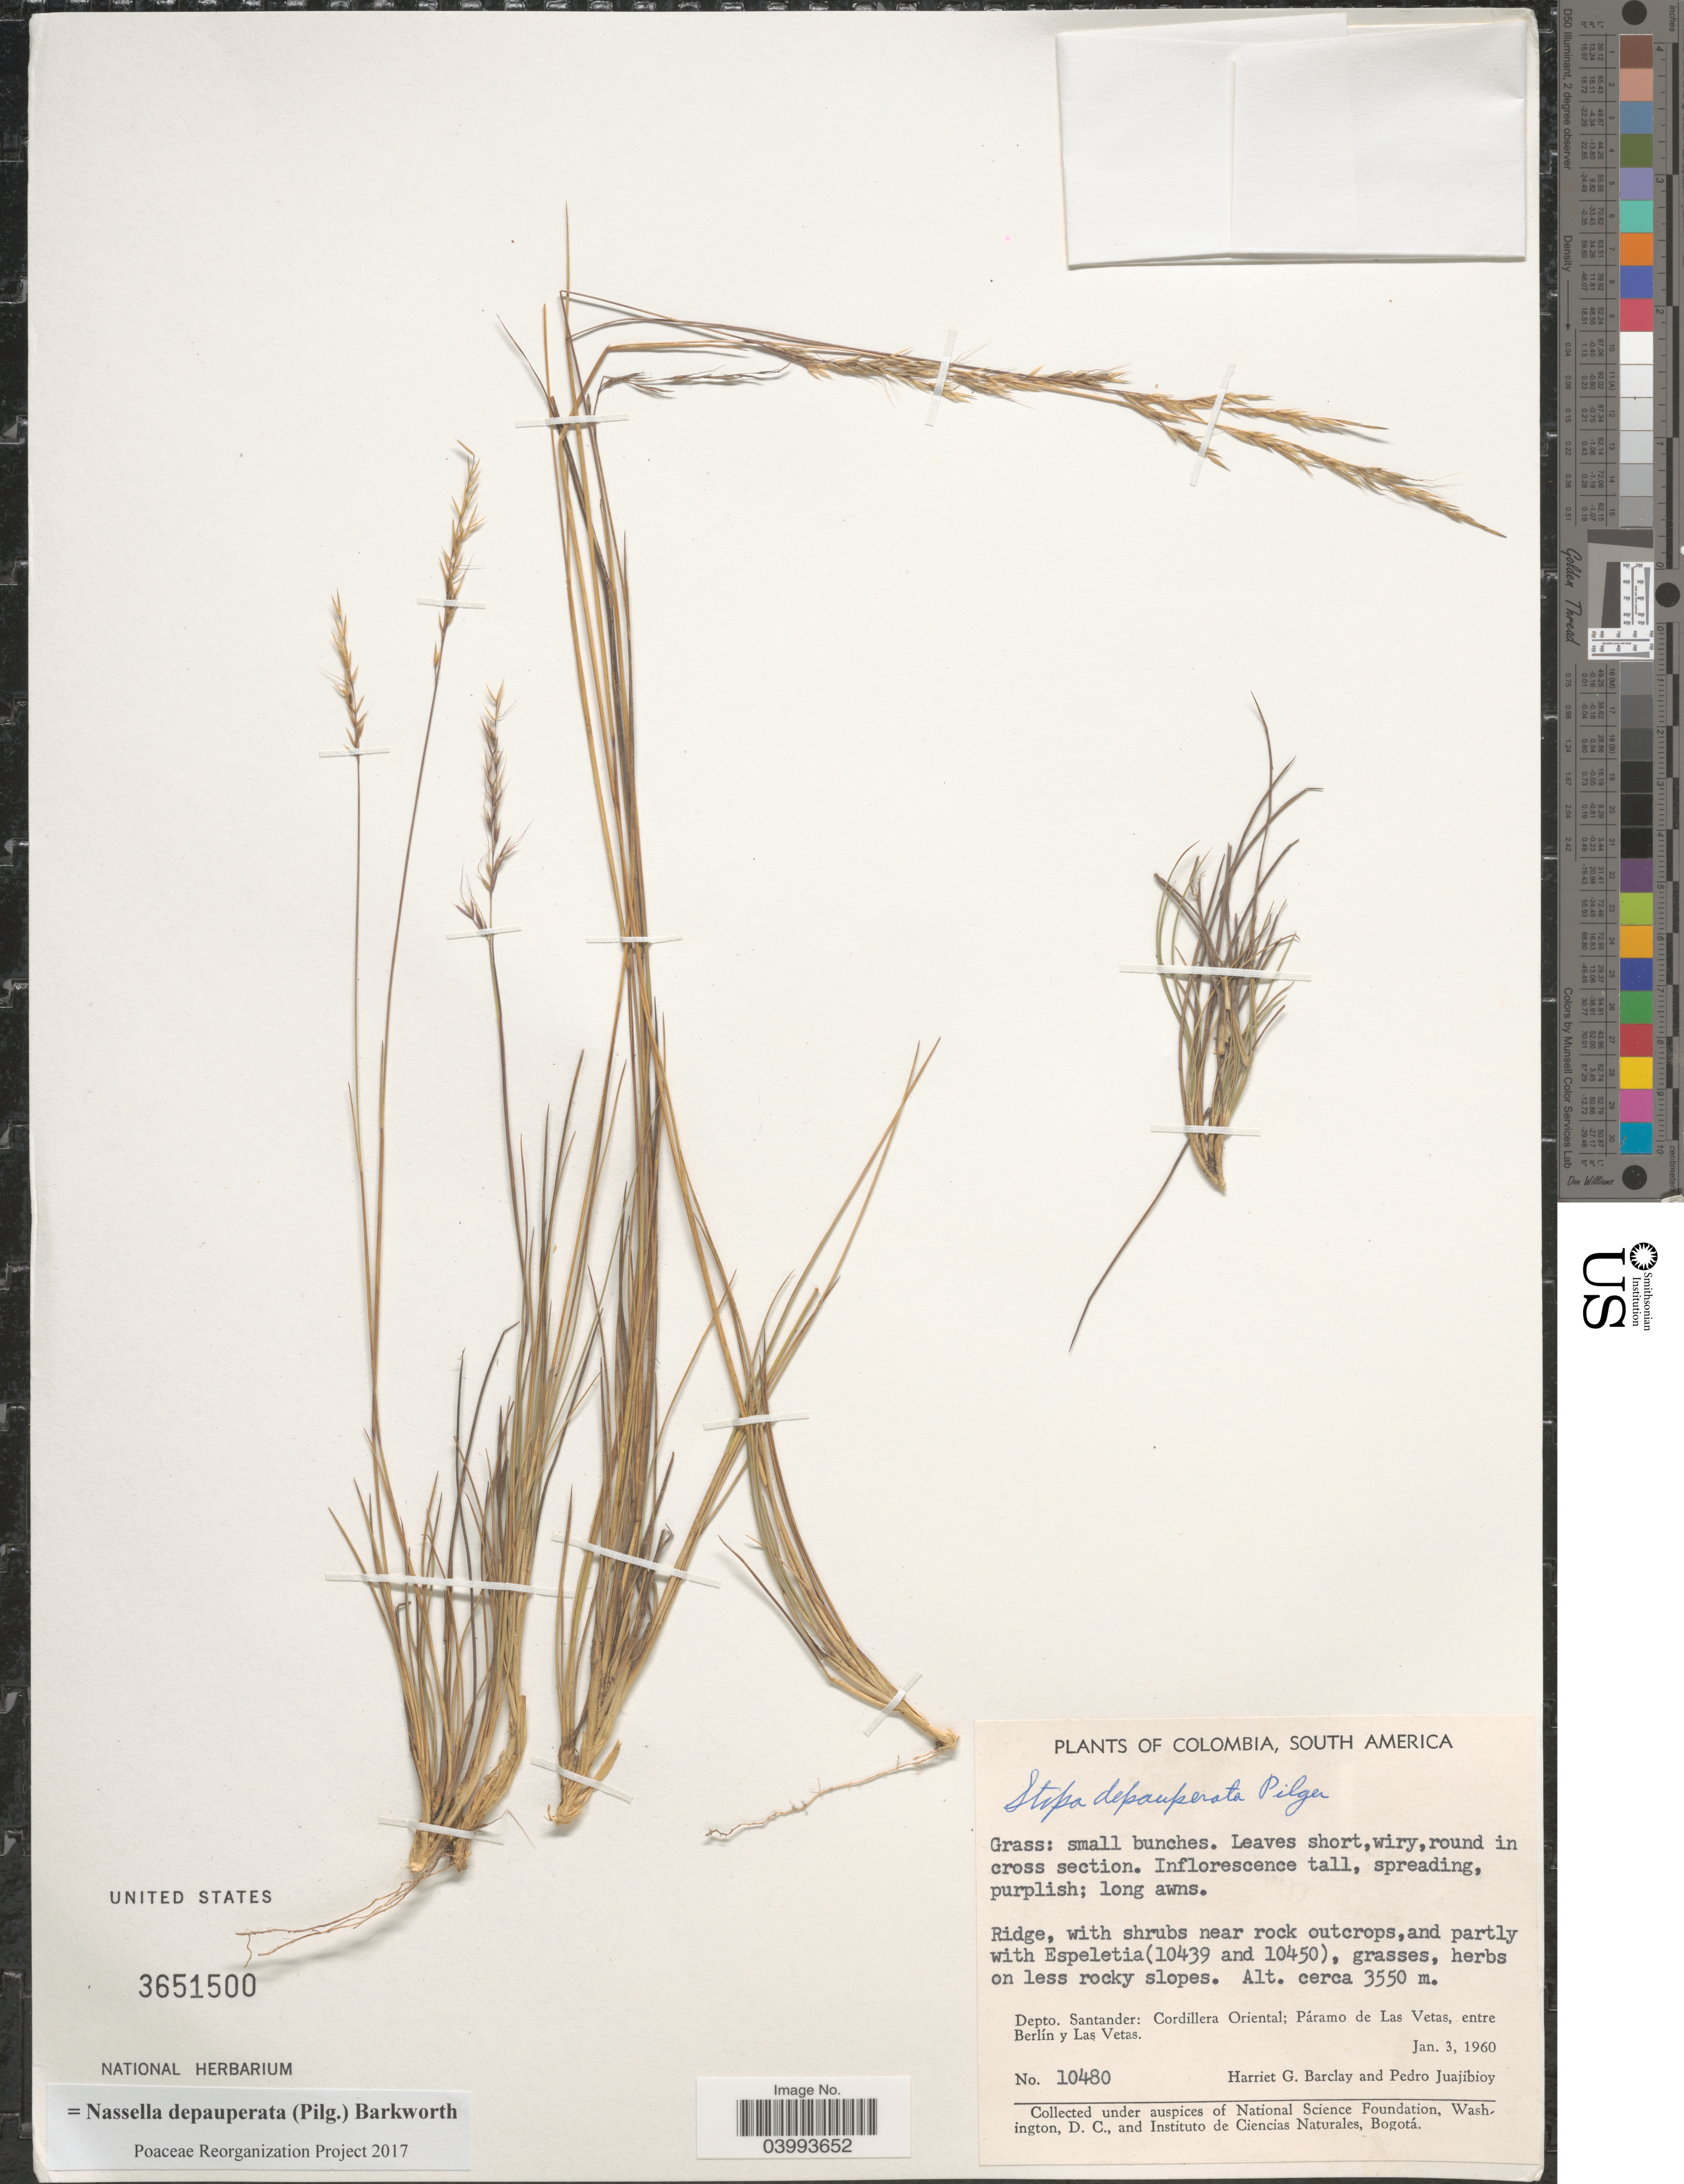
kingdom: Plantae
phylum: Tracheophyta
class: Liliopsida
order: Poales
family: Poaceae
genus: Nassella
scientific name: Nassella depauperata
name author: (Pilg.) Barkworth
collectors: H. G. Barclay & P. Juajibioy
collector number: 10480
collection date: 1960-01-03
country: Colombia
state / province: Santander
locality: Depto. Santander: Cordillera Oriental; Páramo de Las Vetas, entre Berlín y Las Vetas.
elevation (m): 3550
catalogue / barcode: US 3651500